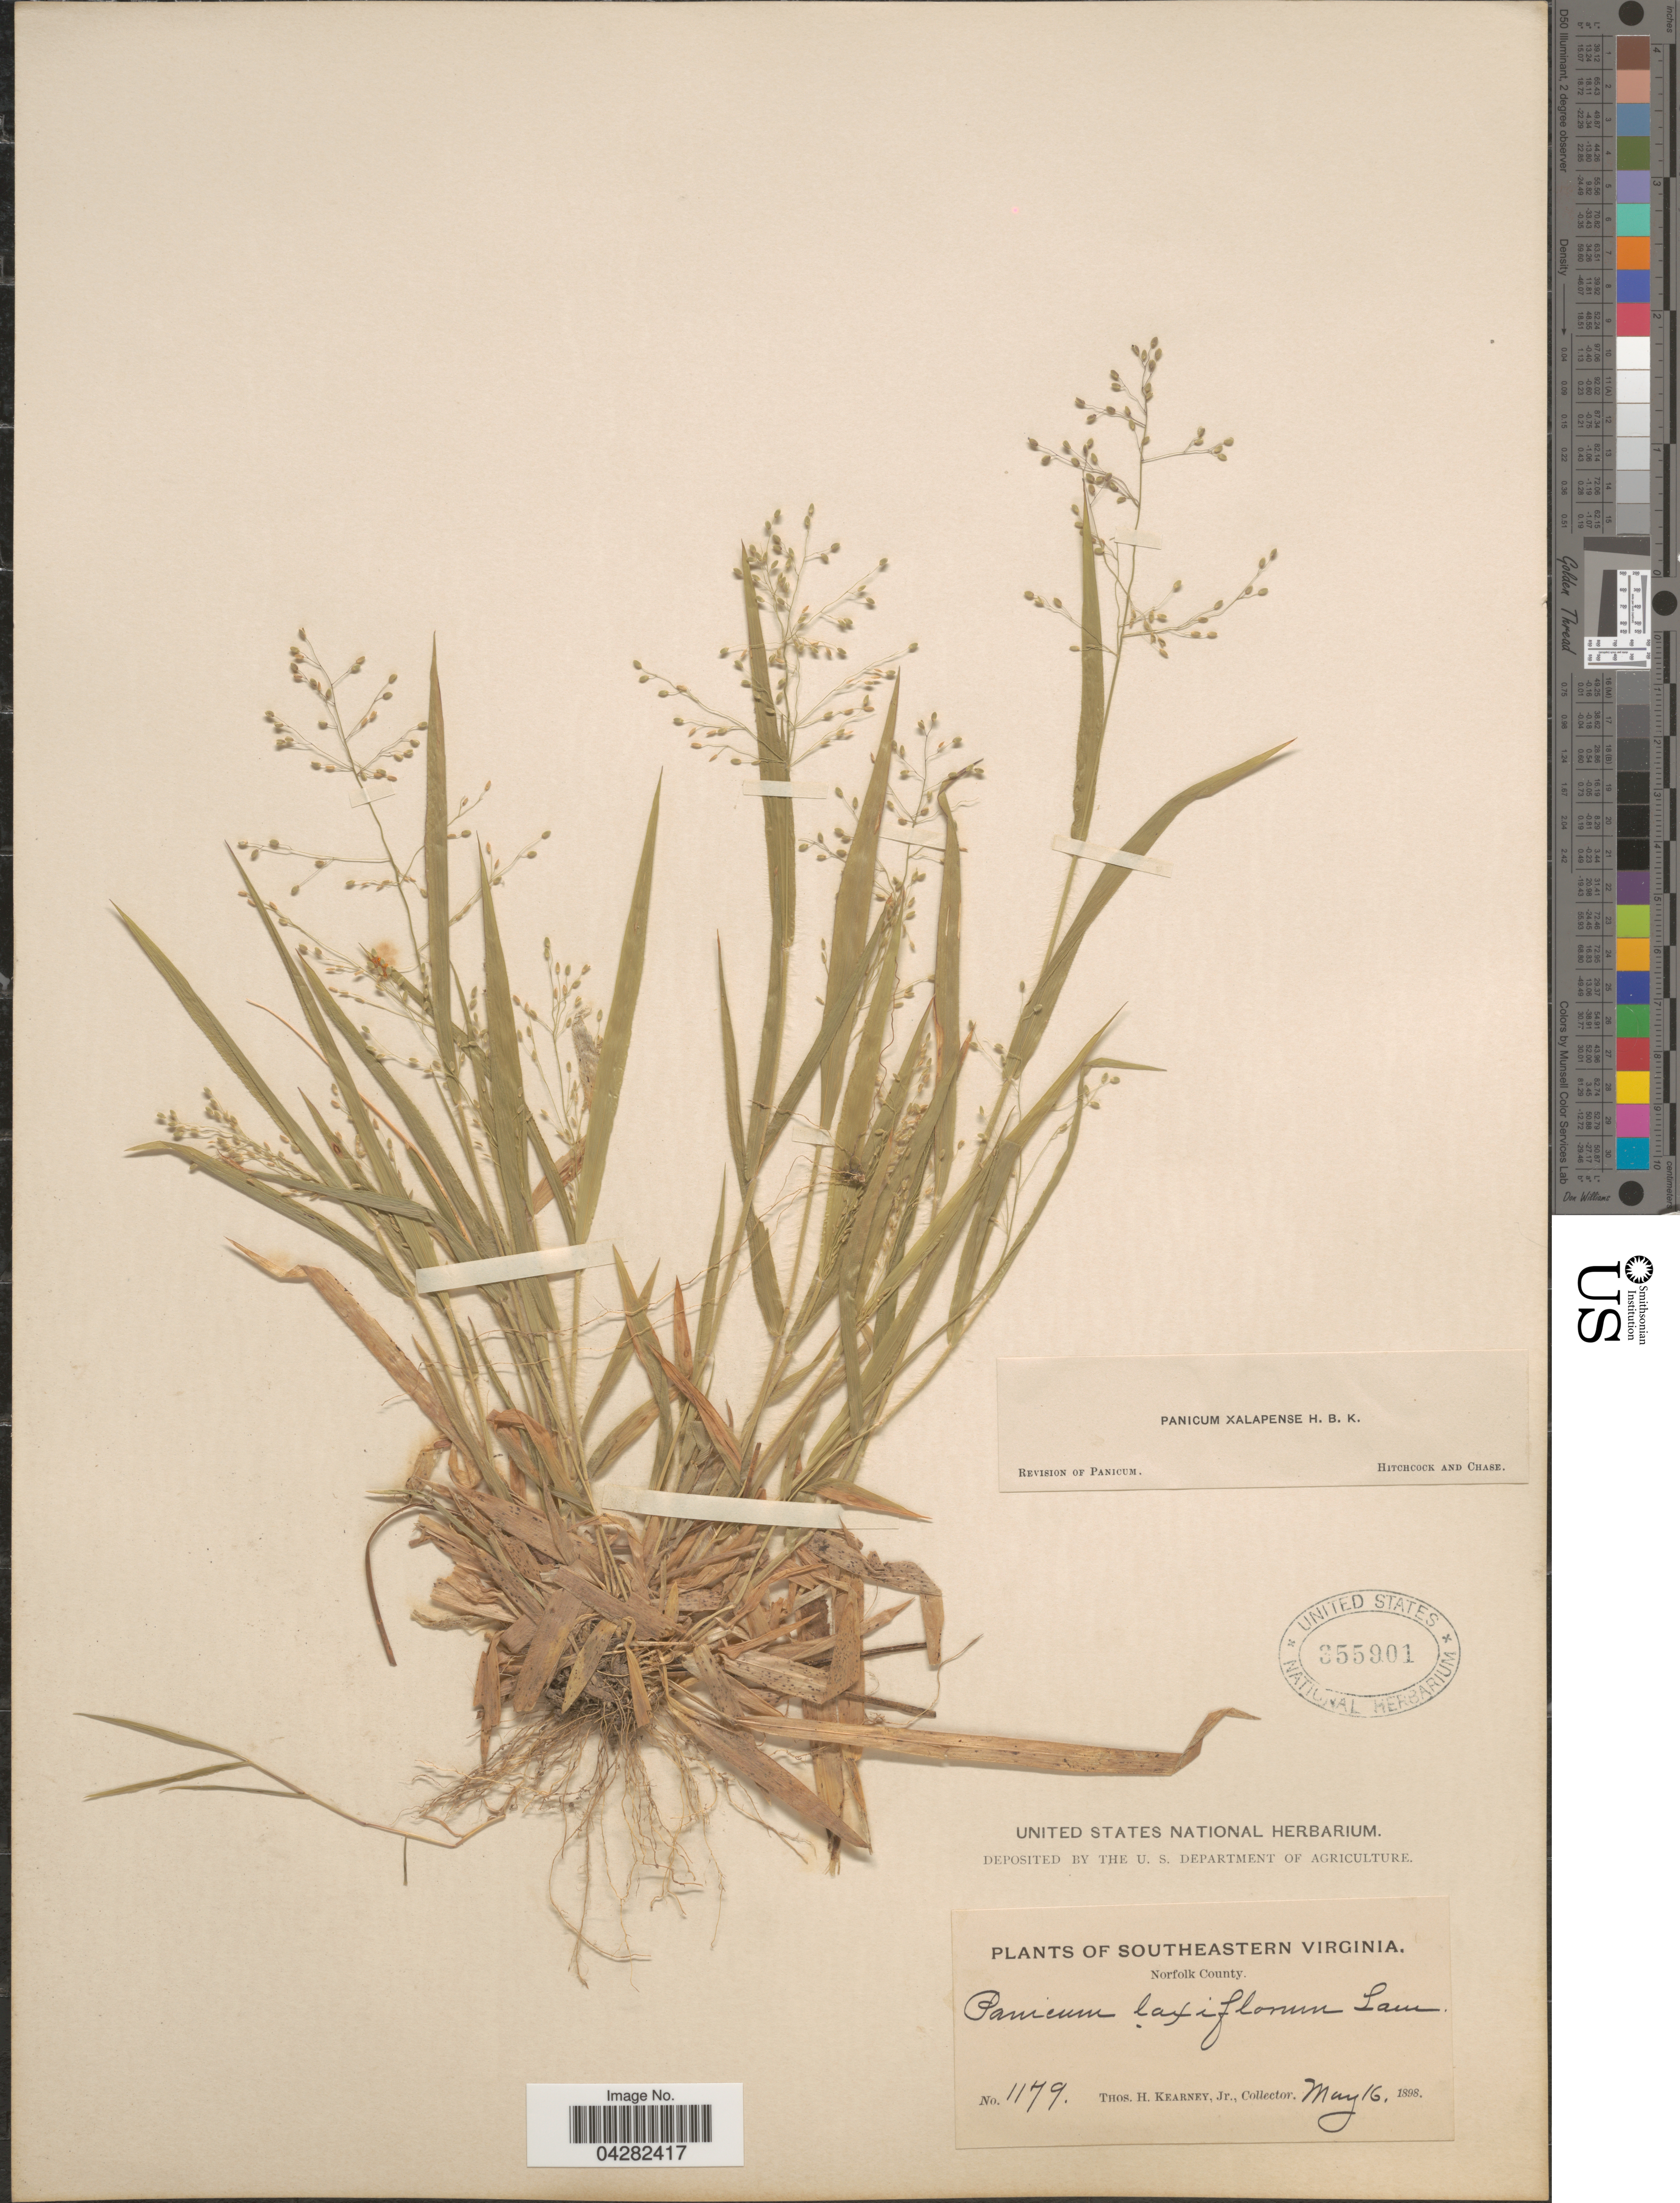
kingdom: Plantae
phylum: Tracheophyta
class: Liliopsida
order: Poales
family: Poaceae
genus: Dichanthelium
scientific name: Dichanthelium laxiflorum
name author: (Lam.) Gould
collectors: T. H. Kearney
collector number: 1179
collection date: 1898-05-16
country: United States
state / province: Virginia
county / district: City of Norfolk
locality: Southeastern Virginia. Norfolk County.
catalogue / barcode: US 355901